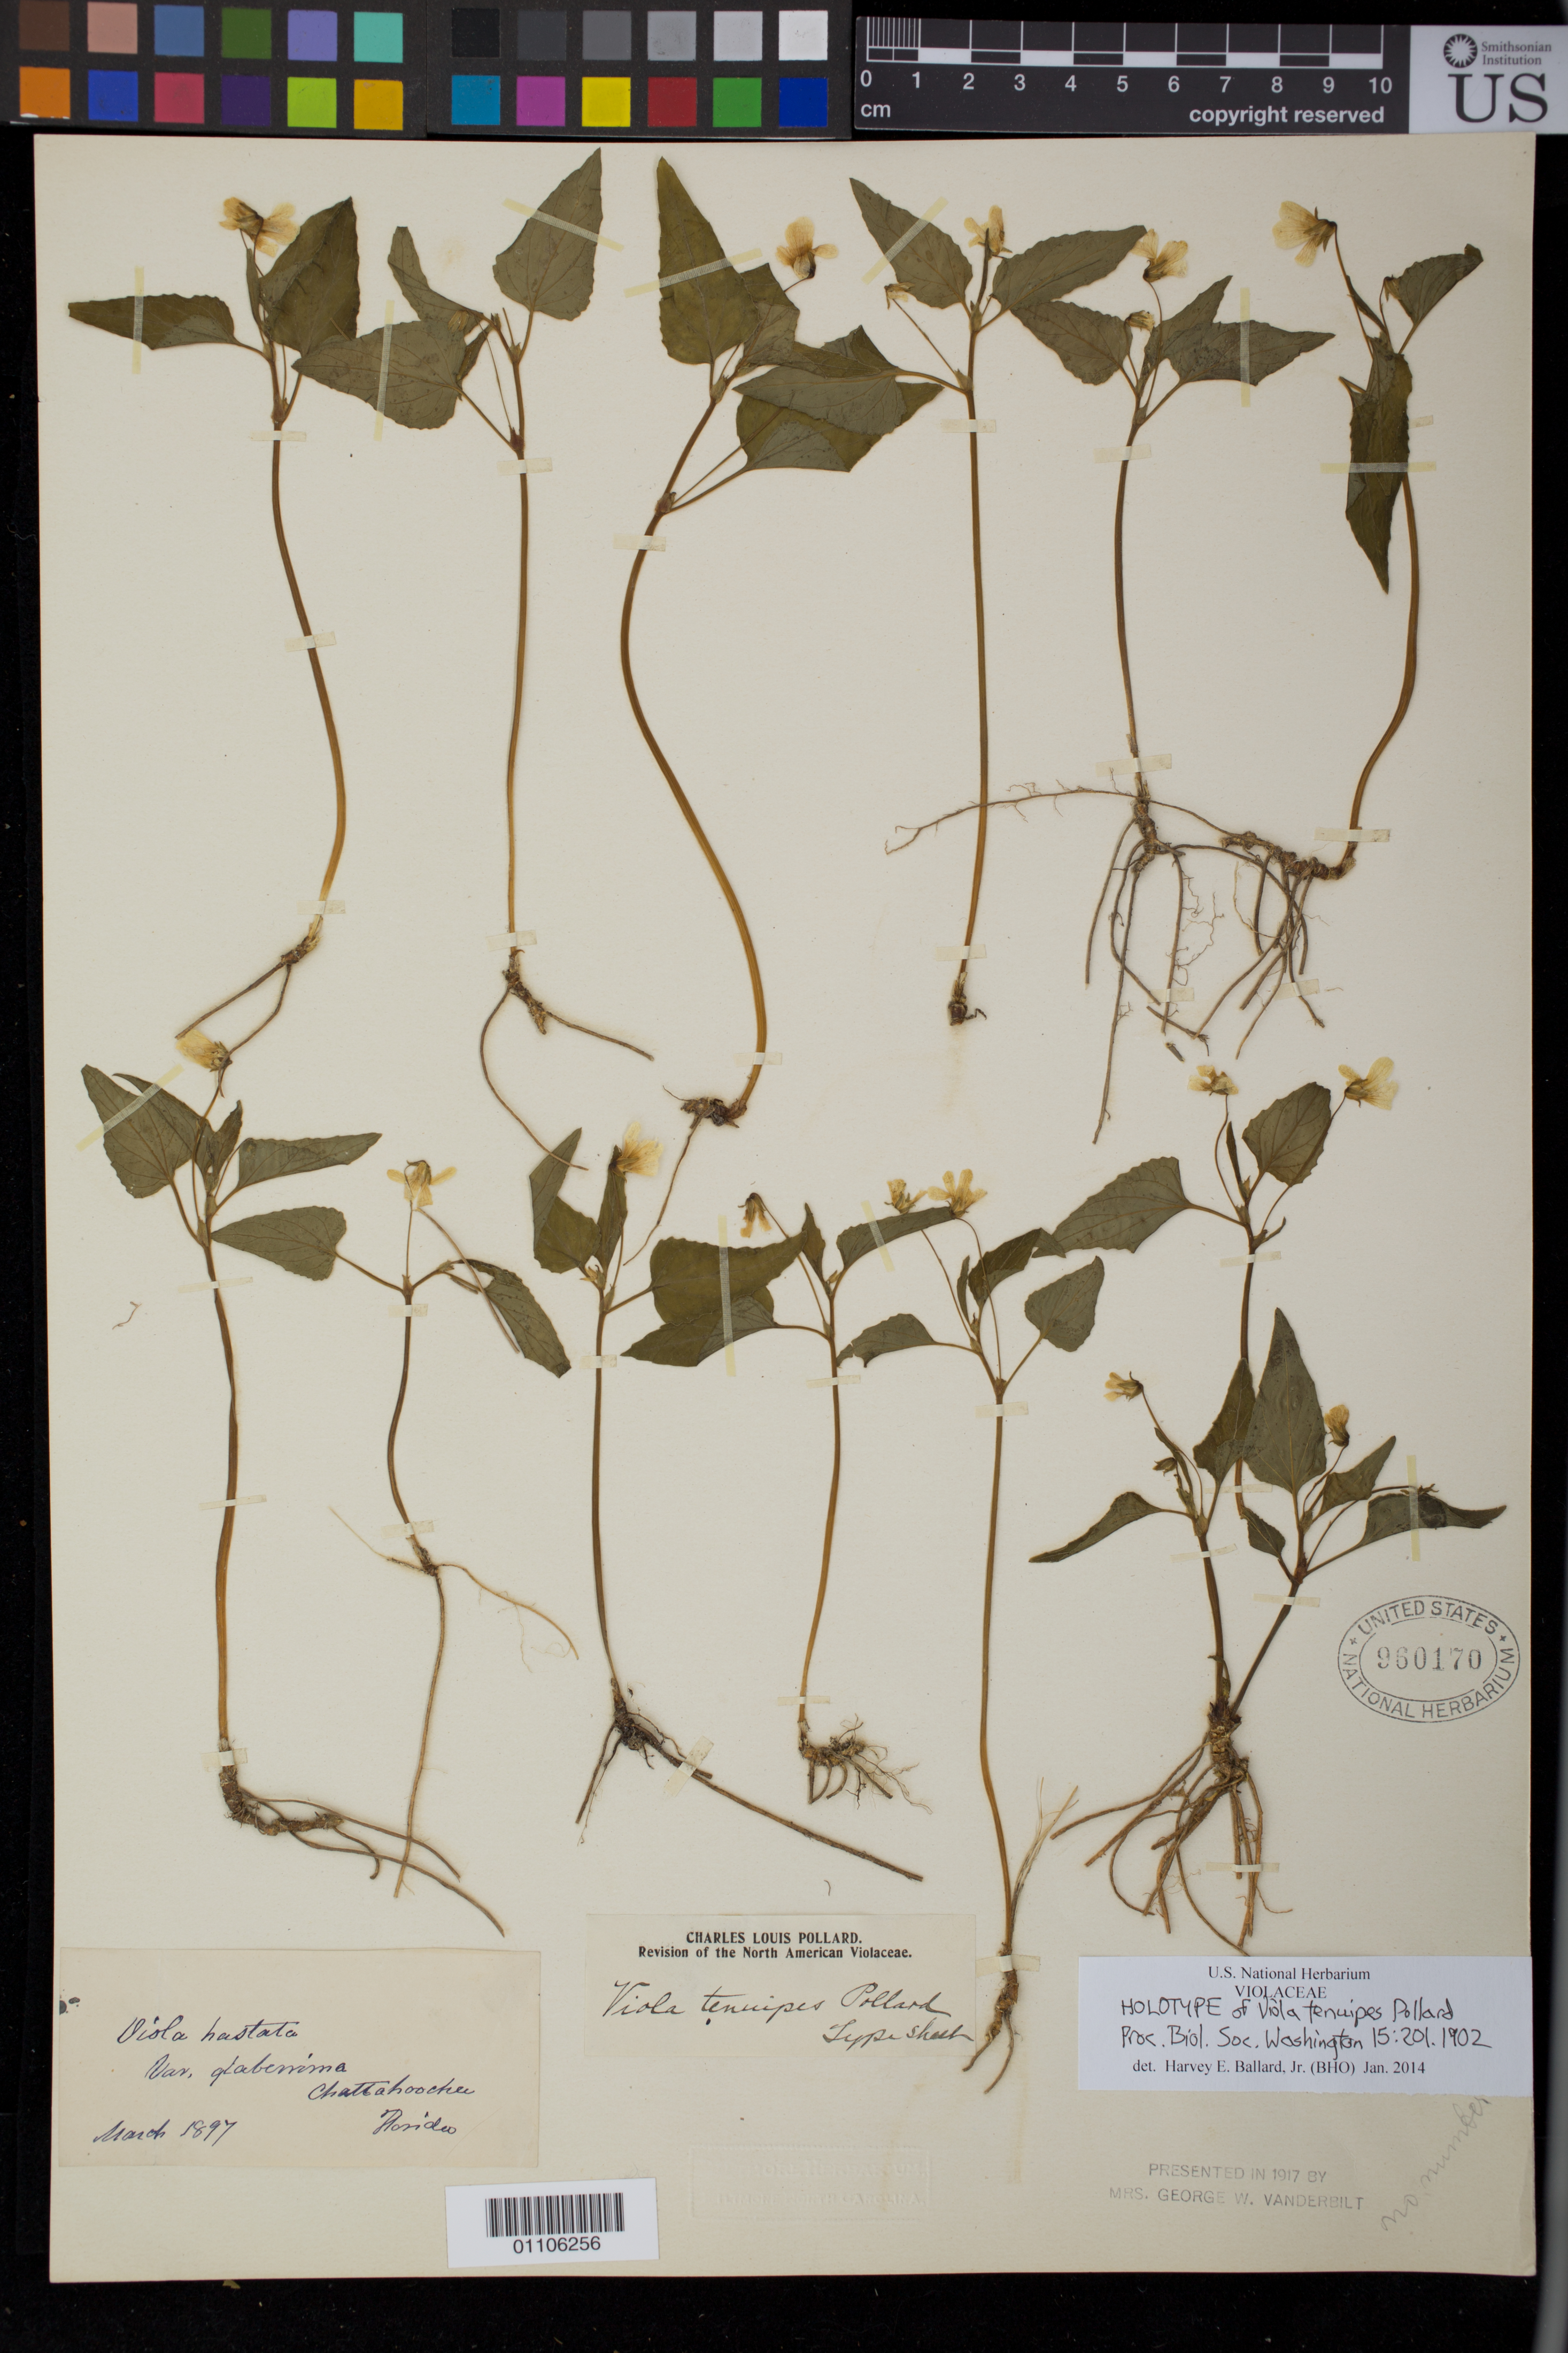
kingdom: Plantae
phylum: Tracheophyta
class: Magnoliopsida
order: Malpighiales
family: Violaceae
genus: Viola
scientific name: Viola tenuipes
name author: Pollard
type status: Holotype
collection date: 1897-03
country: United States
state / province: Florida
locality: Chattahoochee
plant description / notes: Specimen ex Biltmore Herbarium. Protologue, "Type from Chattahoochee, Florida, March, 1897 in the Chapman Herbarium, now the property of the Biltmore Herbarium."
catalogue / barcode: US 960170